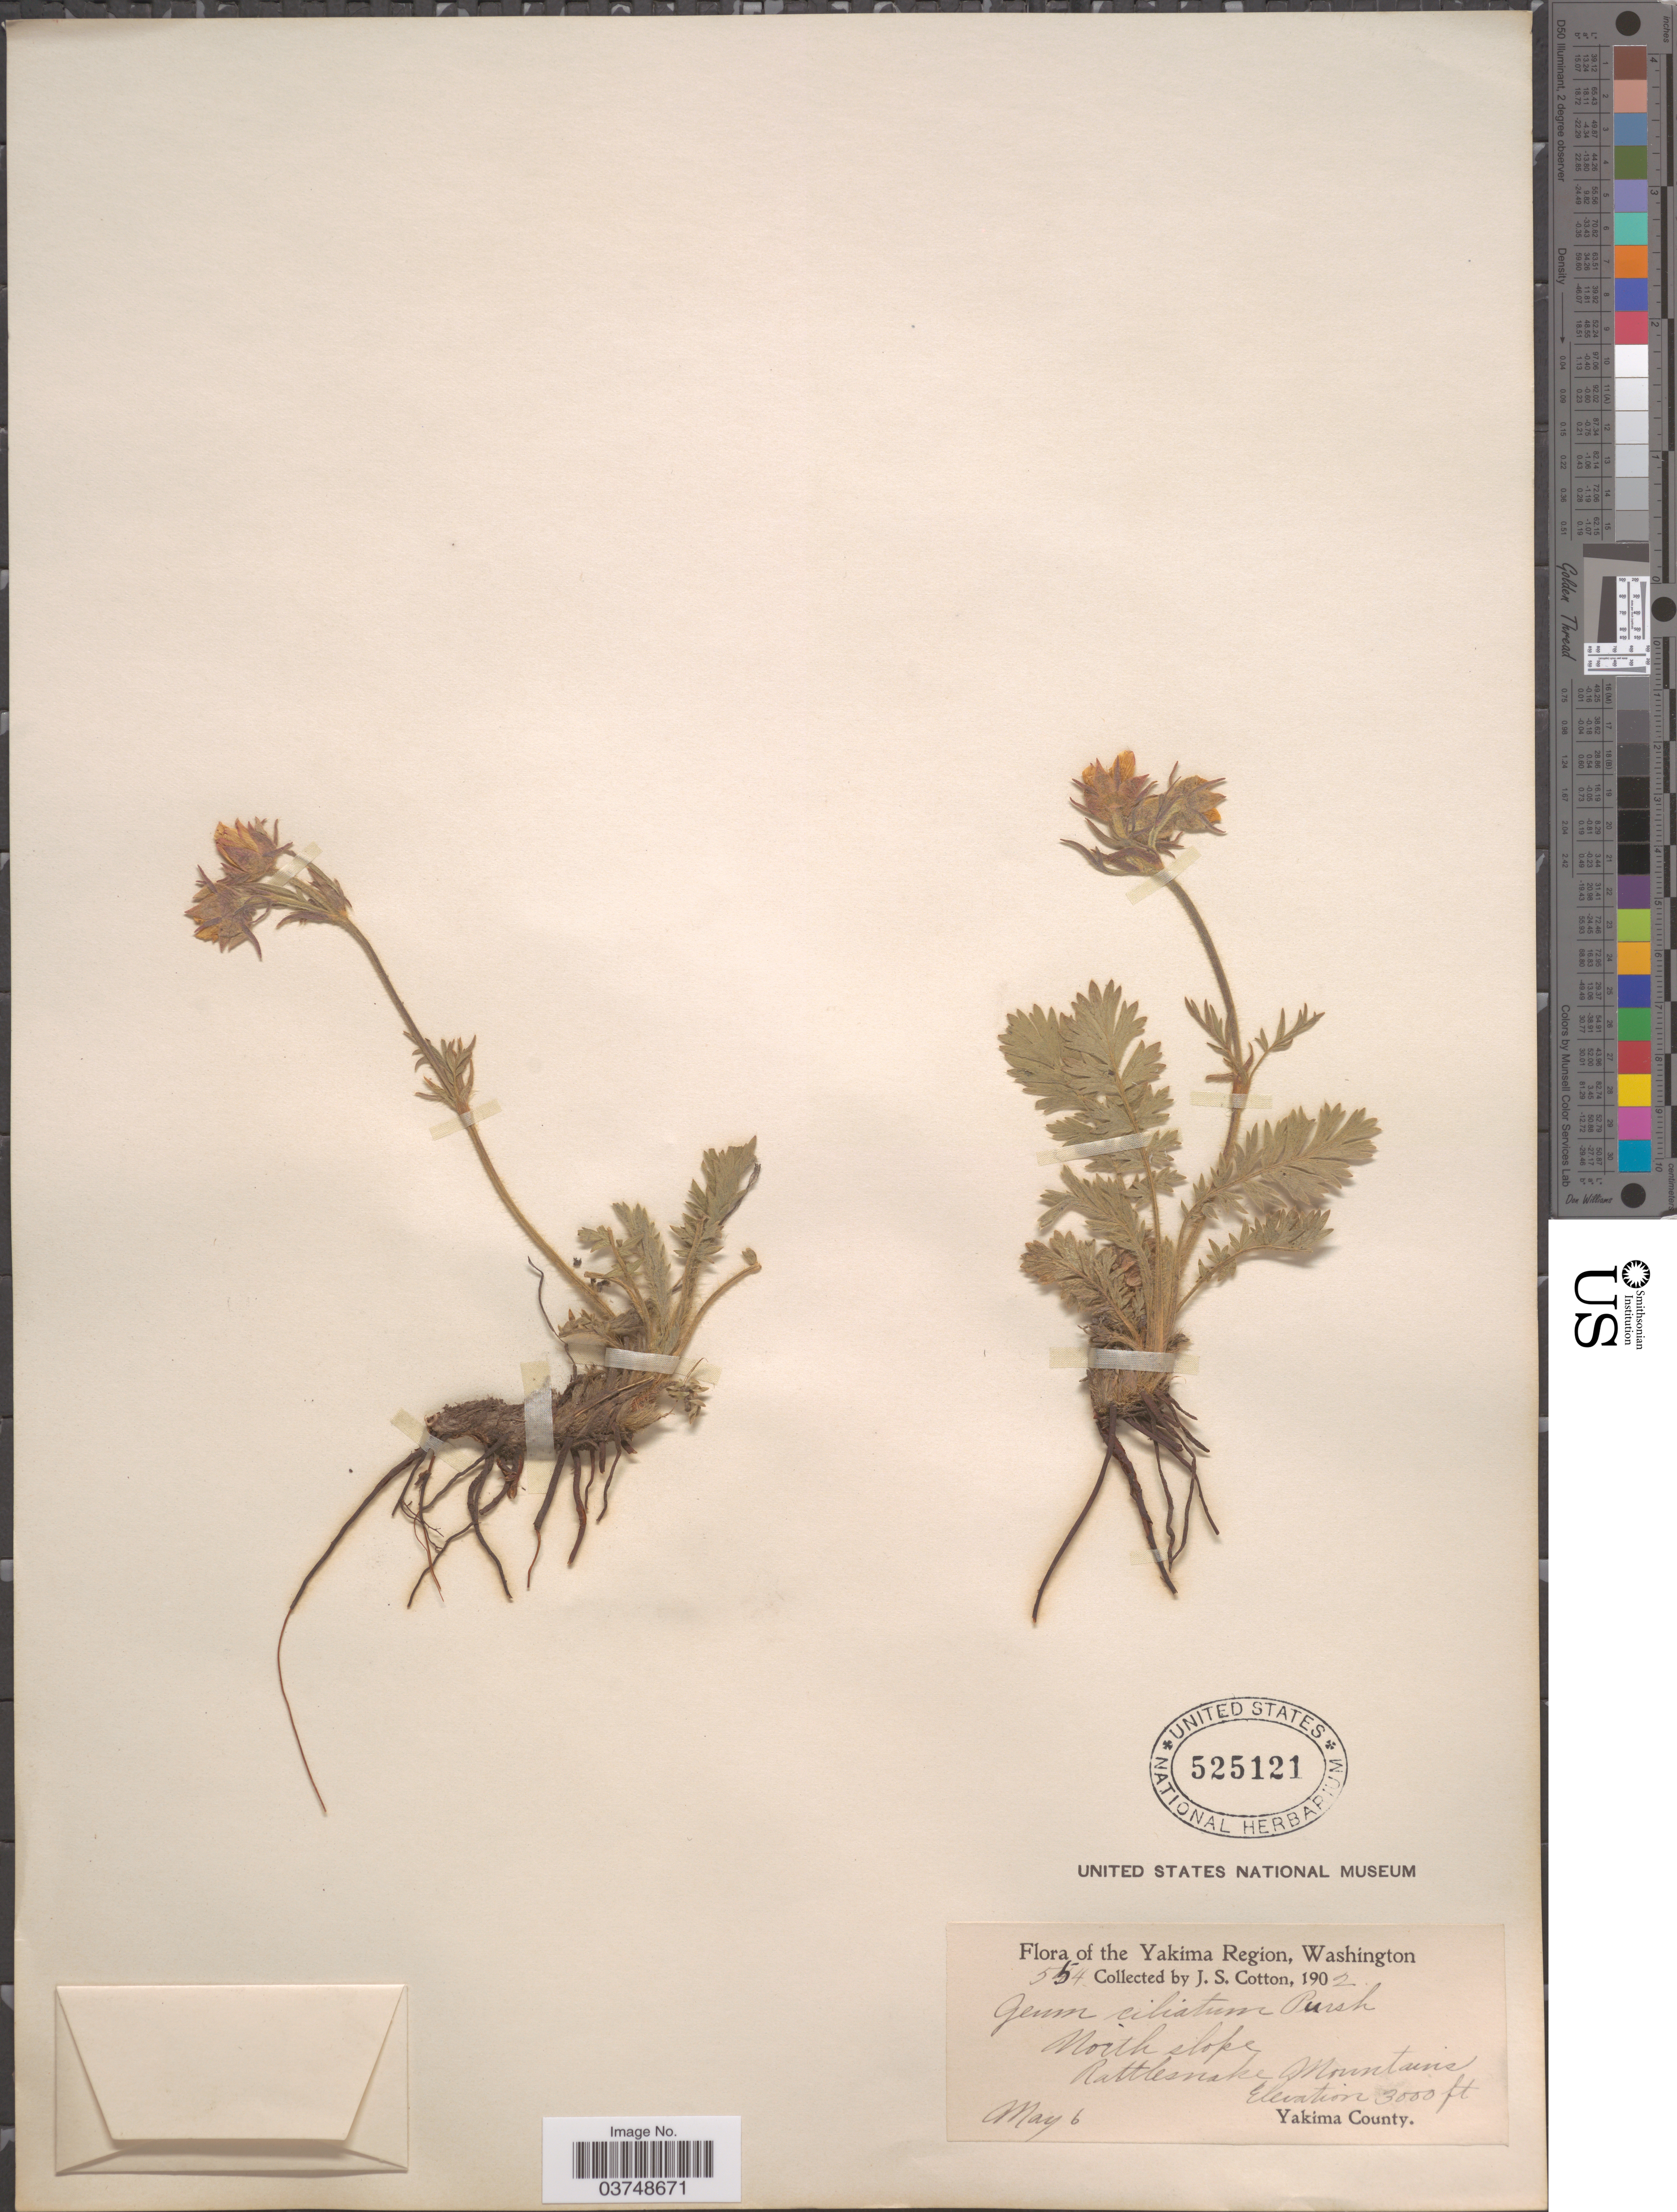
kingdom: Plantae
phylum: Tracheophyta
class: Magnoliopsida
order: Rosales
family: Rosaceae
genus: Geum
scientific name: Geum triflorum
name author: Pursh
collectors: J. S. Cotton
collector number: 554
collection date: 1902-05-06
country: United States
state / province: Washington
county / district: Yakima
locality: Yakima Region. North slope, Rattlesnake Mountains. Yakima County.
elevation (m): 914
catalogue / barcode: US 525121